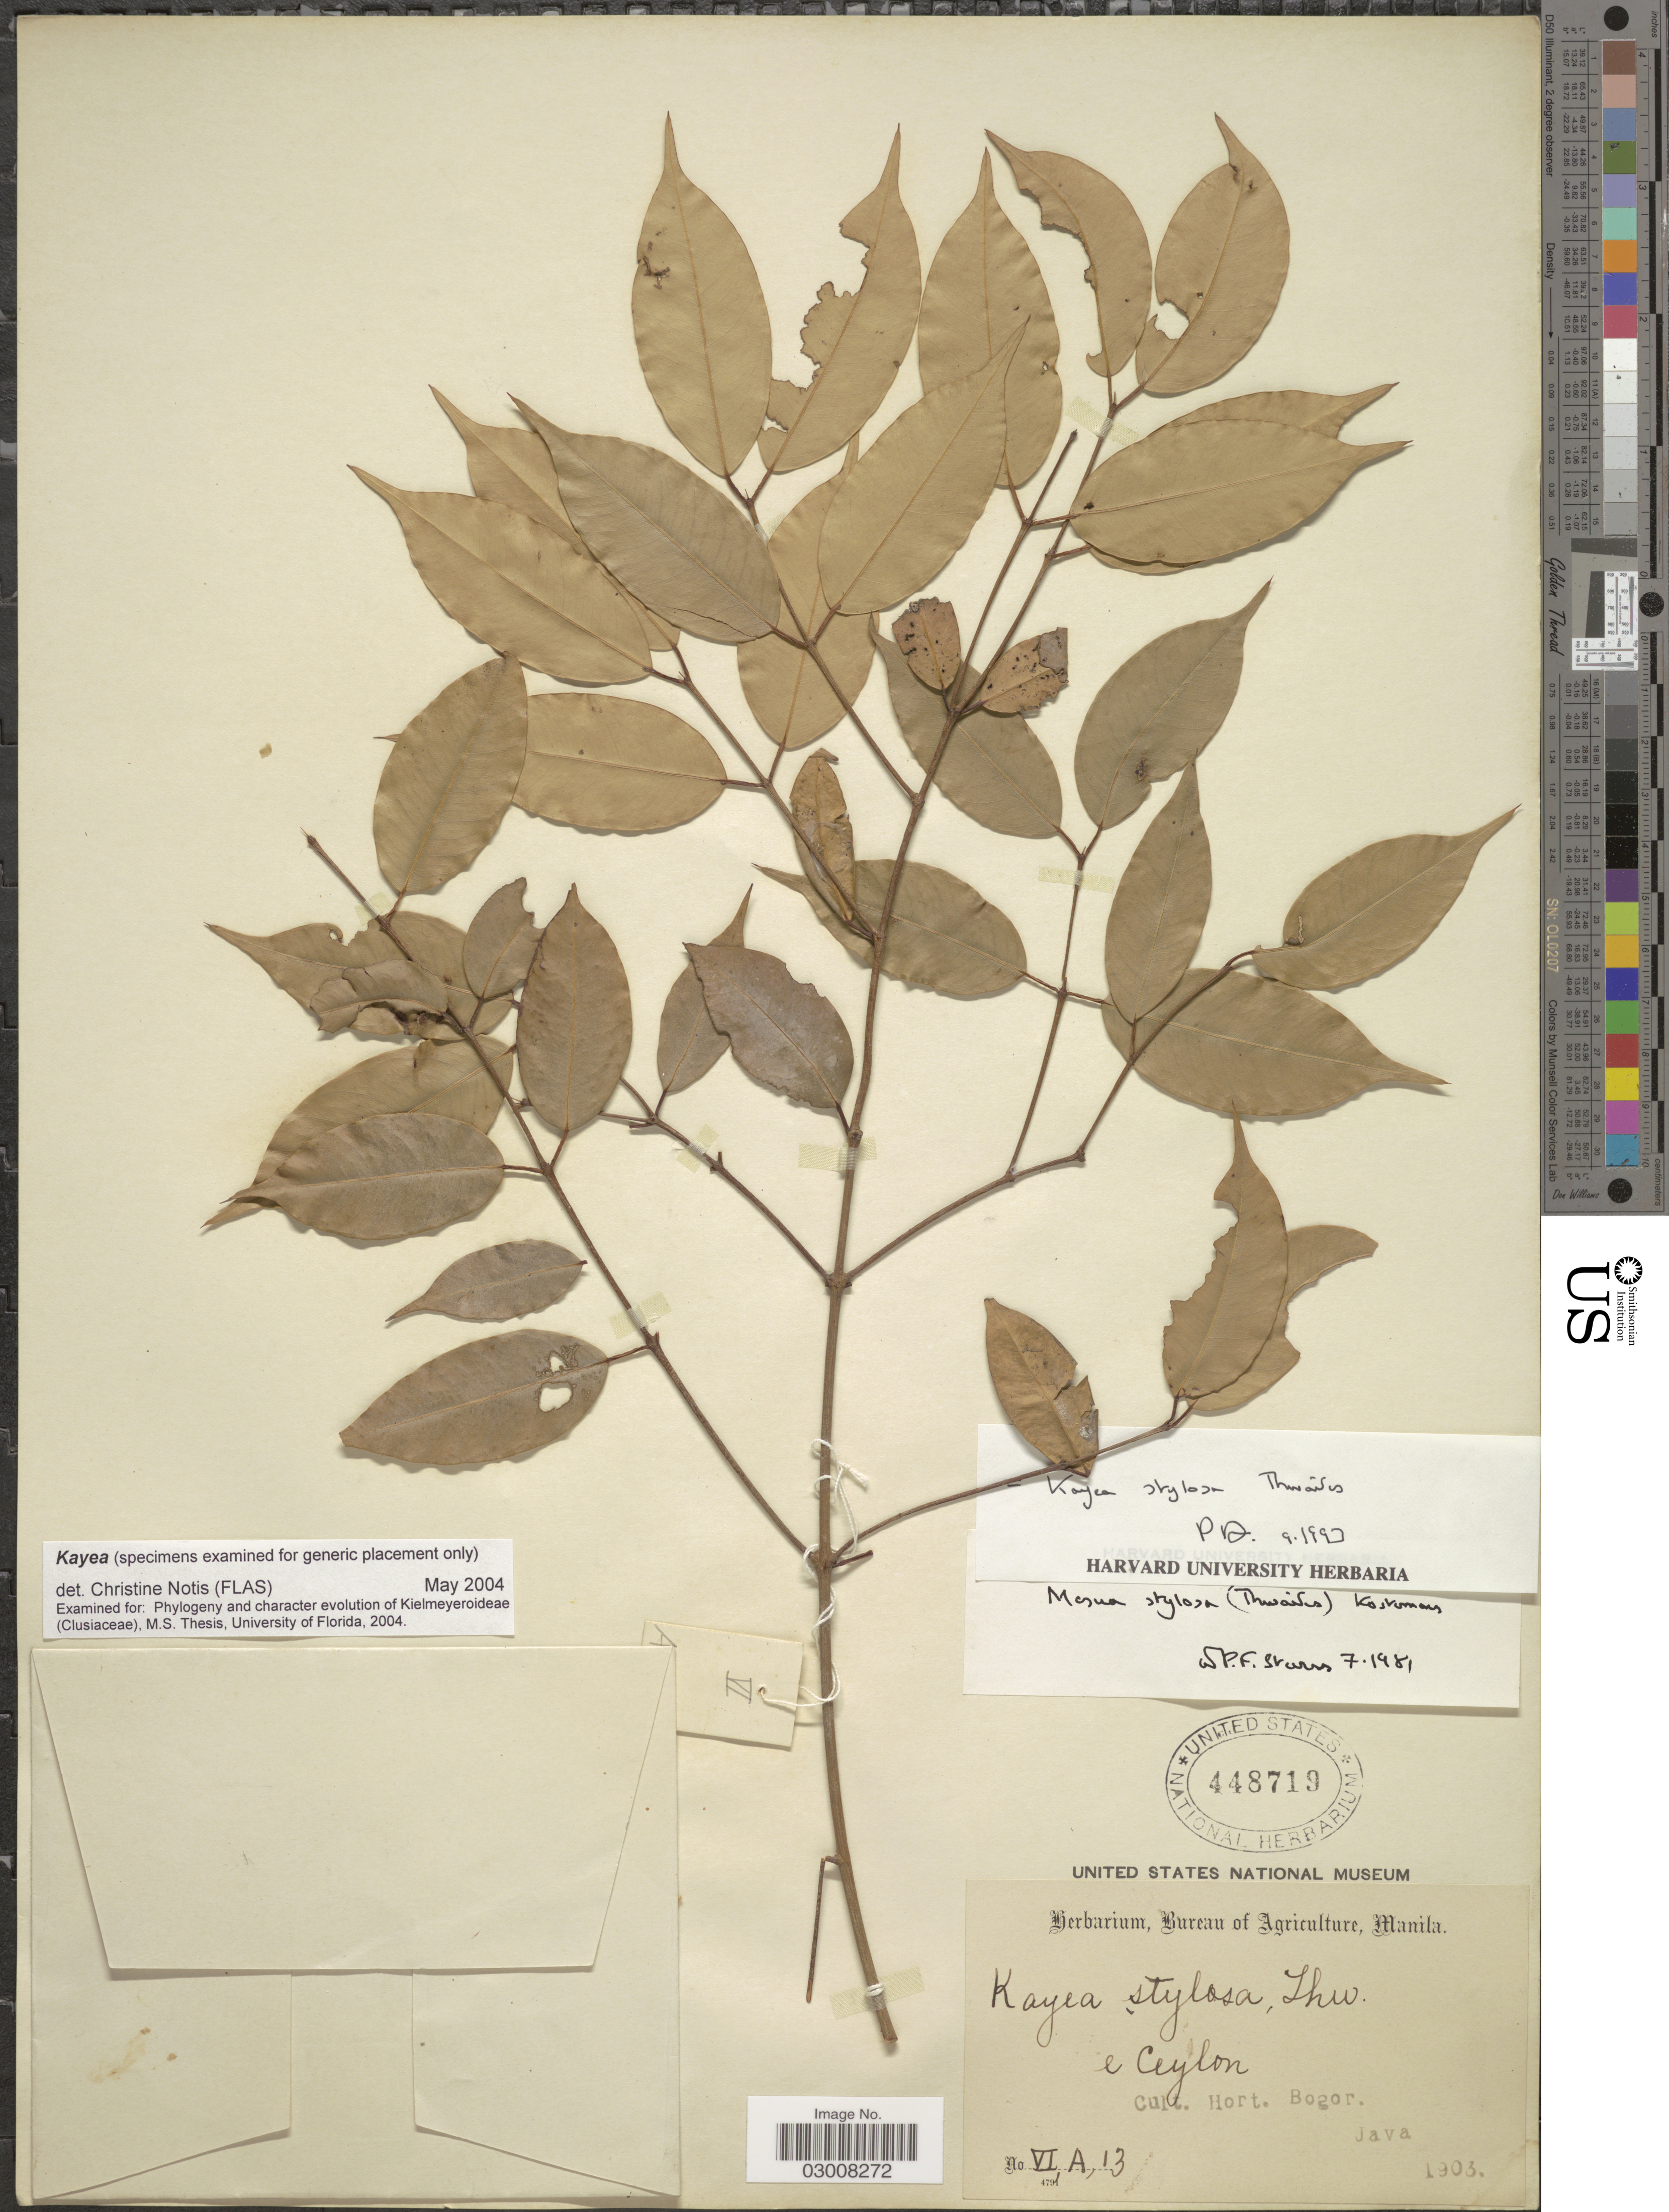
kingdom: Plantae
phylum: Tracheophyta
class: Magnoliopsida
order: Malpighiales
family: Calophyllaceae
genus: Kayea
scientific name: Kayea stylosa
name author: Thwaites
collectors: Ex herb. Bureau of Agriculture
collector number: VI,A,13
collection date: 1903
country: Indonesia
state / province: Java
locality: Hort. Bogor.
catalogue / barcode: US 448719